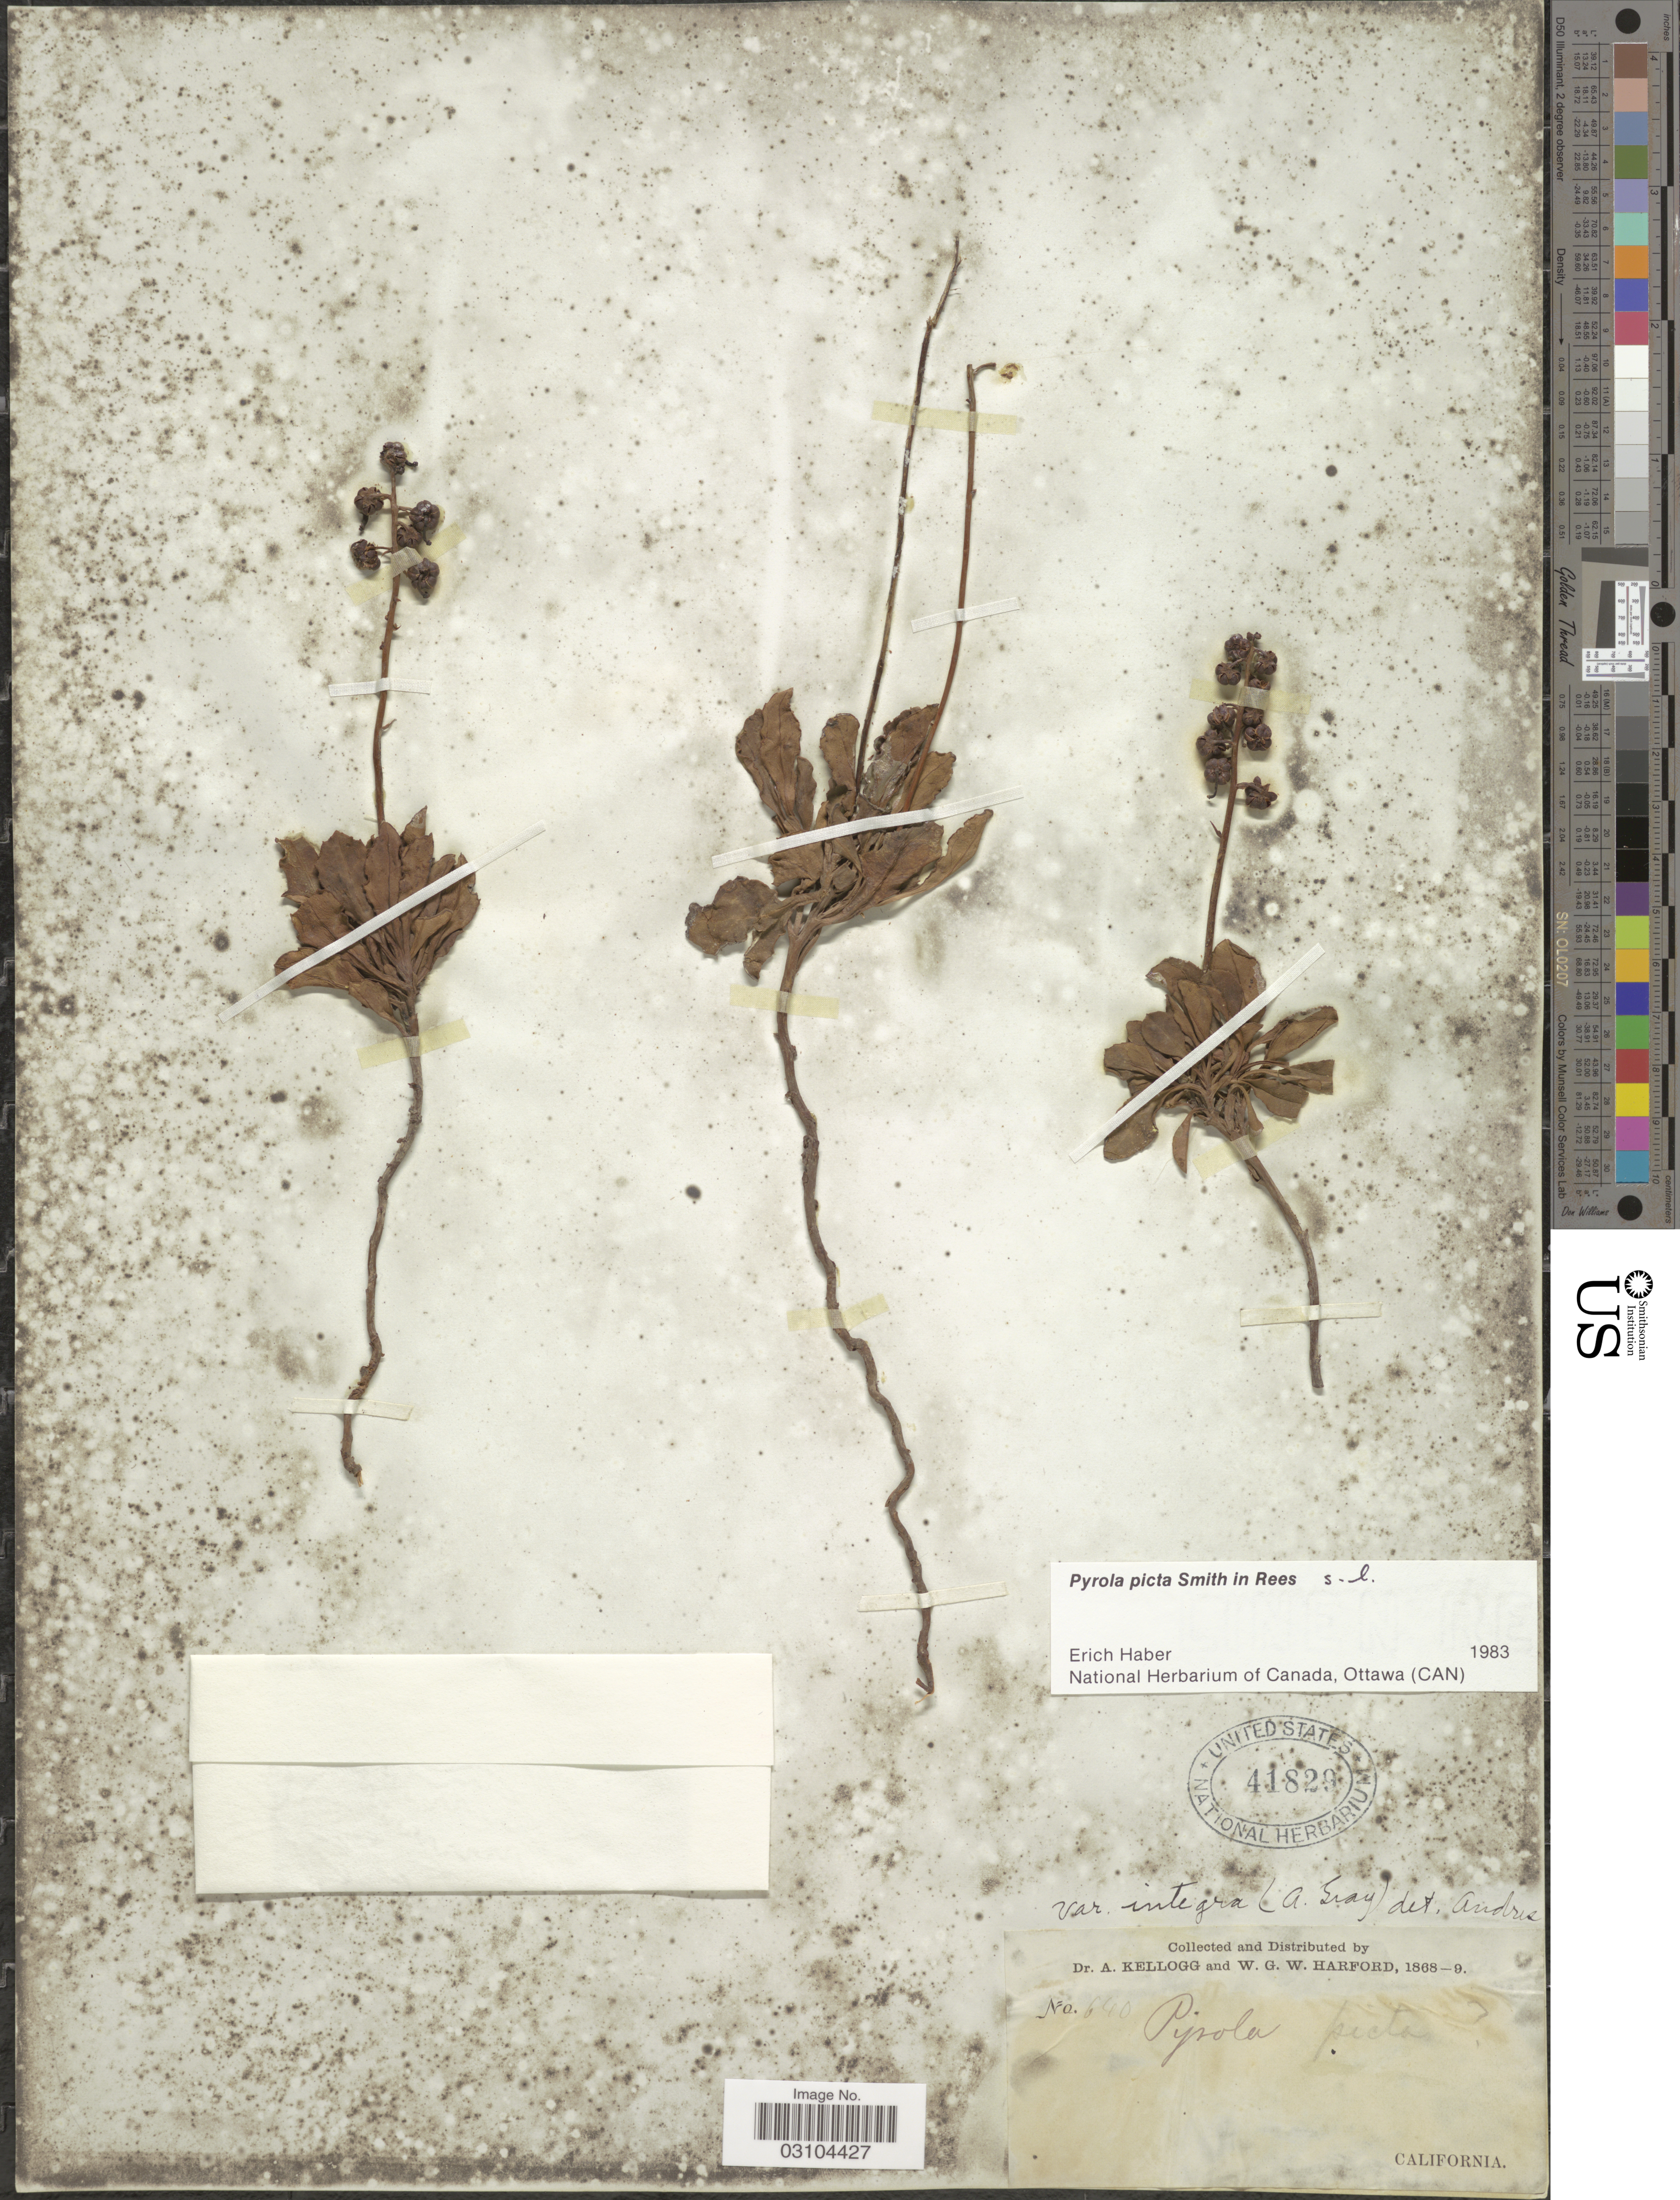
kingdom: Plantae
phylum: Tracheophyta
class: Magnoliopsida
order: Ericales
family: Ericaceae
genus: Pyrola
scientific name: Pyrola picta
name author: Sm. in Rees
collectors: A. Kellogg & W. G. W. Harford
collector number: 640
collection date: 1868/1869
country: United States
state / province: California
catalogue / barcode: US 41829